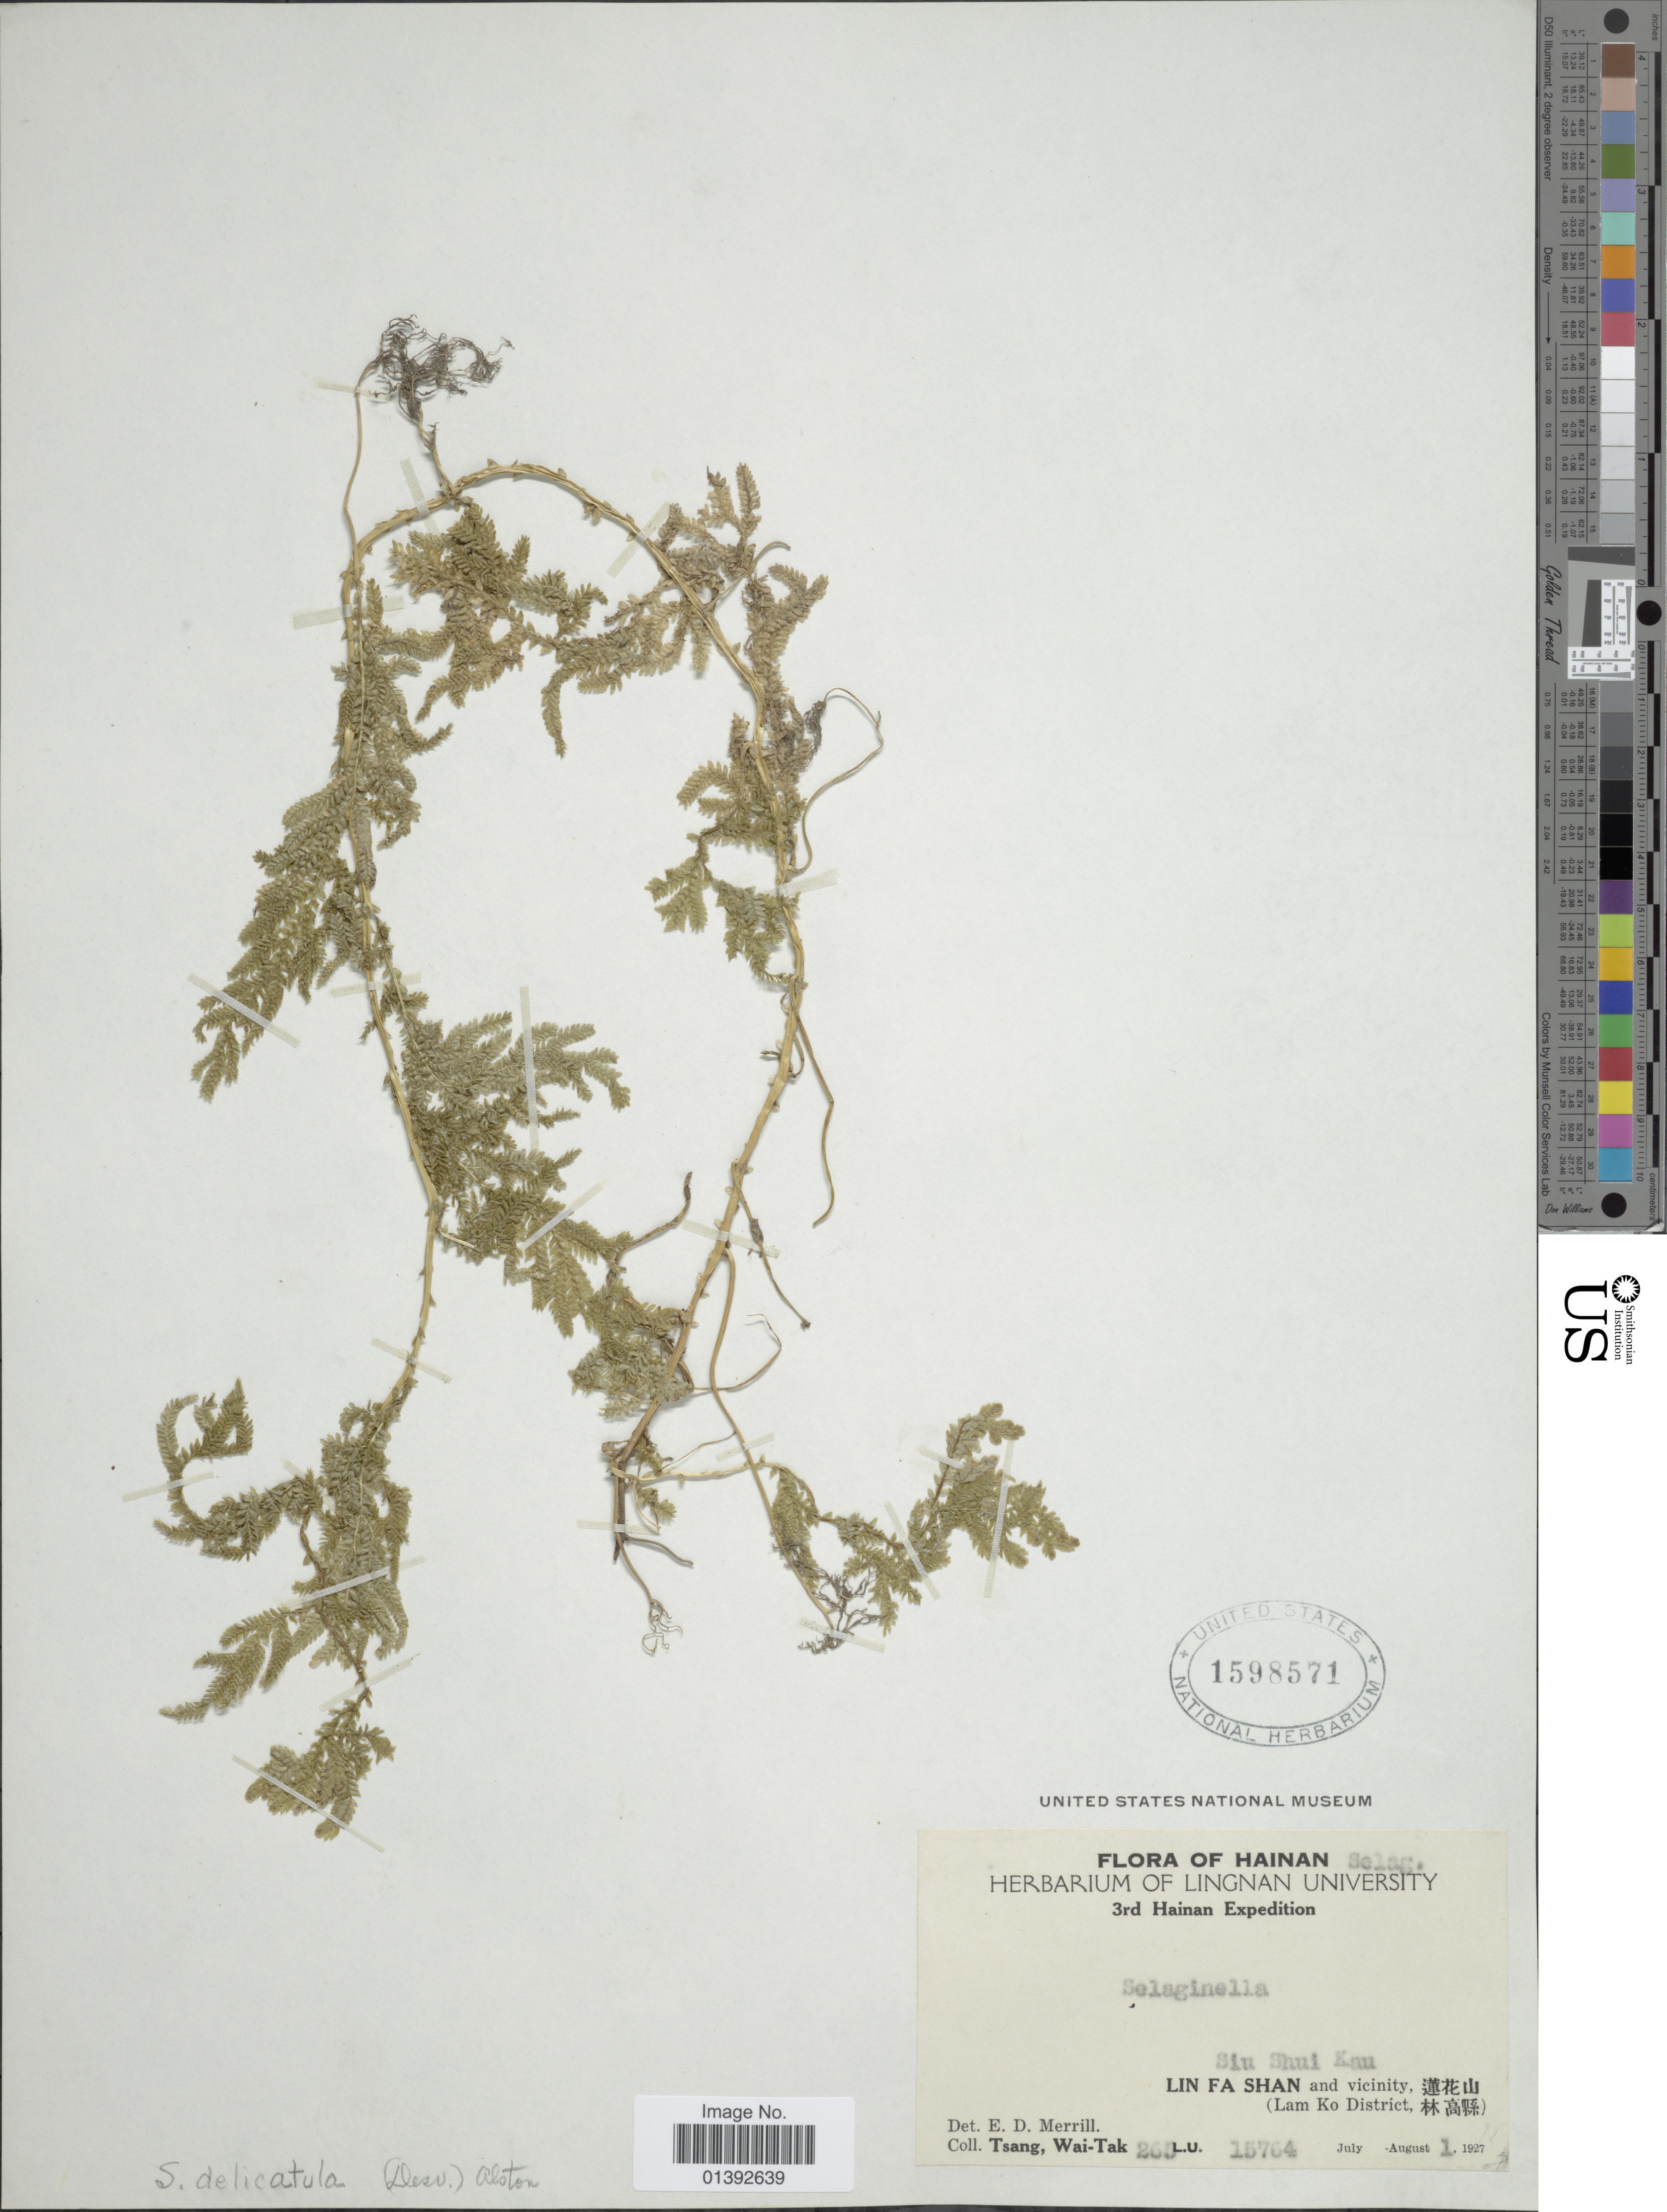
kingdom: Plantae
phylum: Tracheophyta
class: Lycopodiopsida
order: Selaginellales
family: Selaginellaceae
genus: Selaginella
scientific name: Selaginella delicatula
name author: (Desv.) Alston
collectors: W. T. Tsang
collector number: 265*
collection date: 1927-07/1927-08-01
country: China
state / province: Hainan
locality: Siu Shui Kau, Lin Fa Shan and vicinity (Lam Ko District)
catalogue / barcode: US 1598571